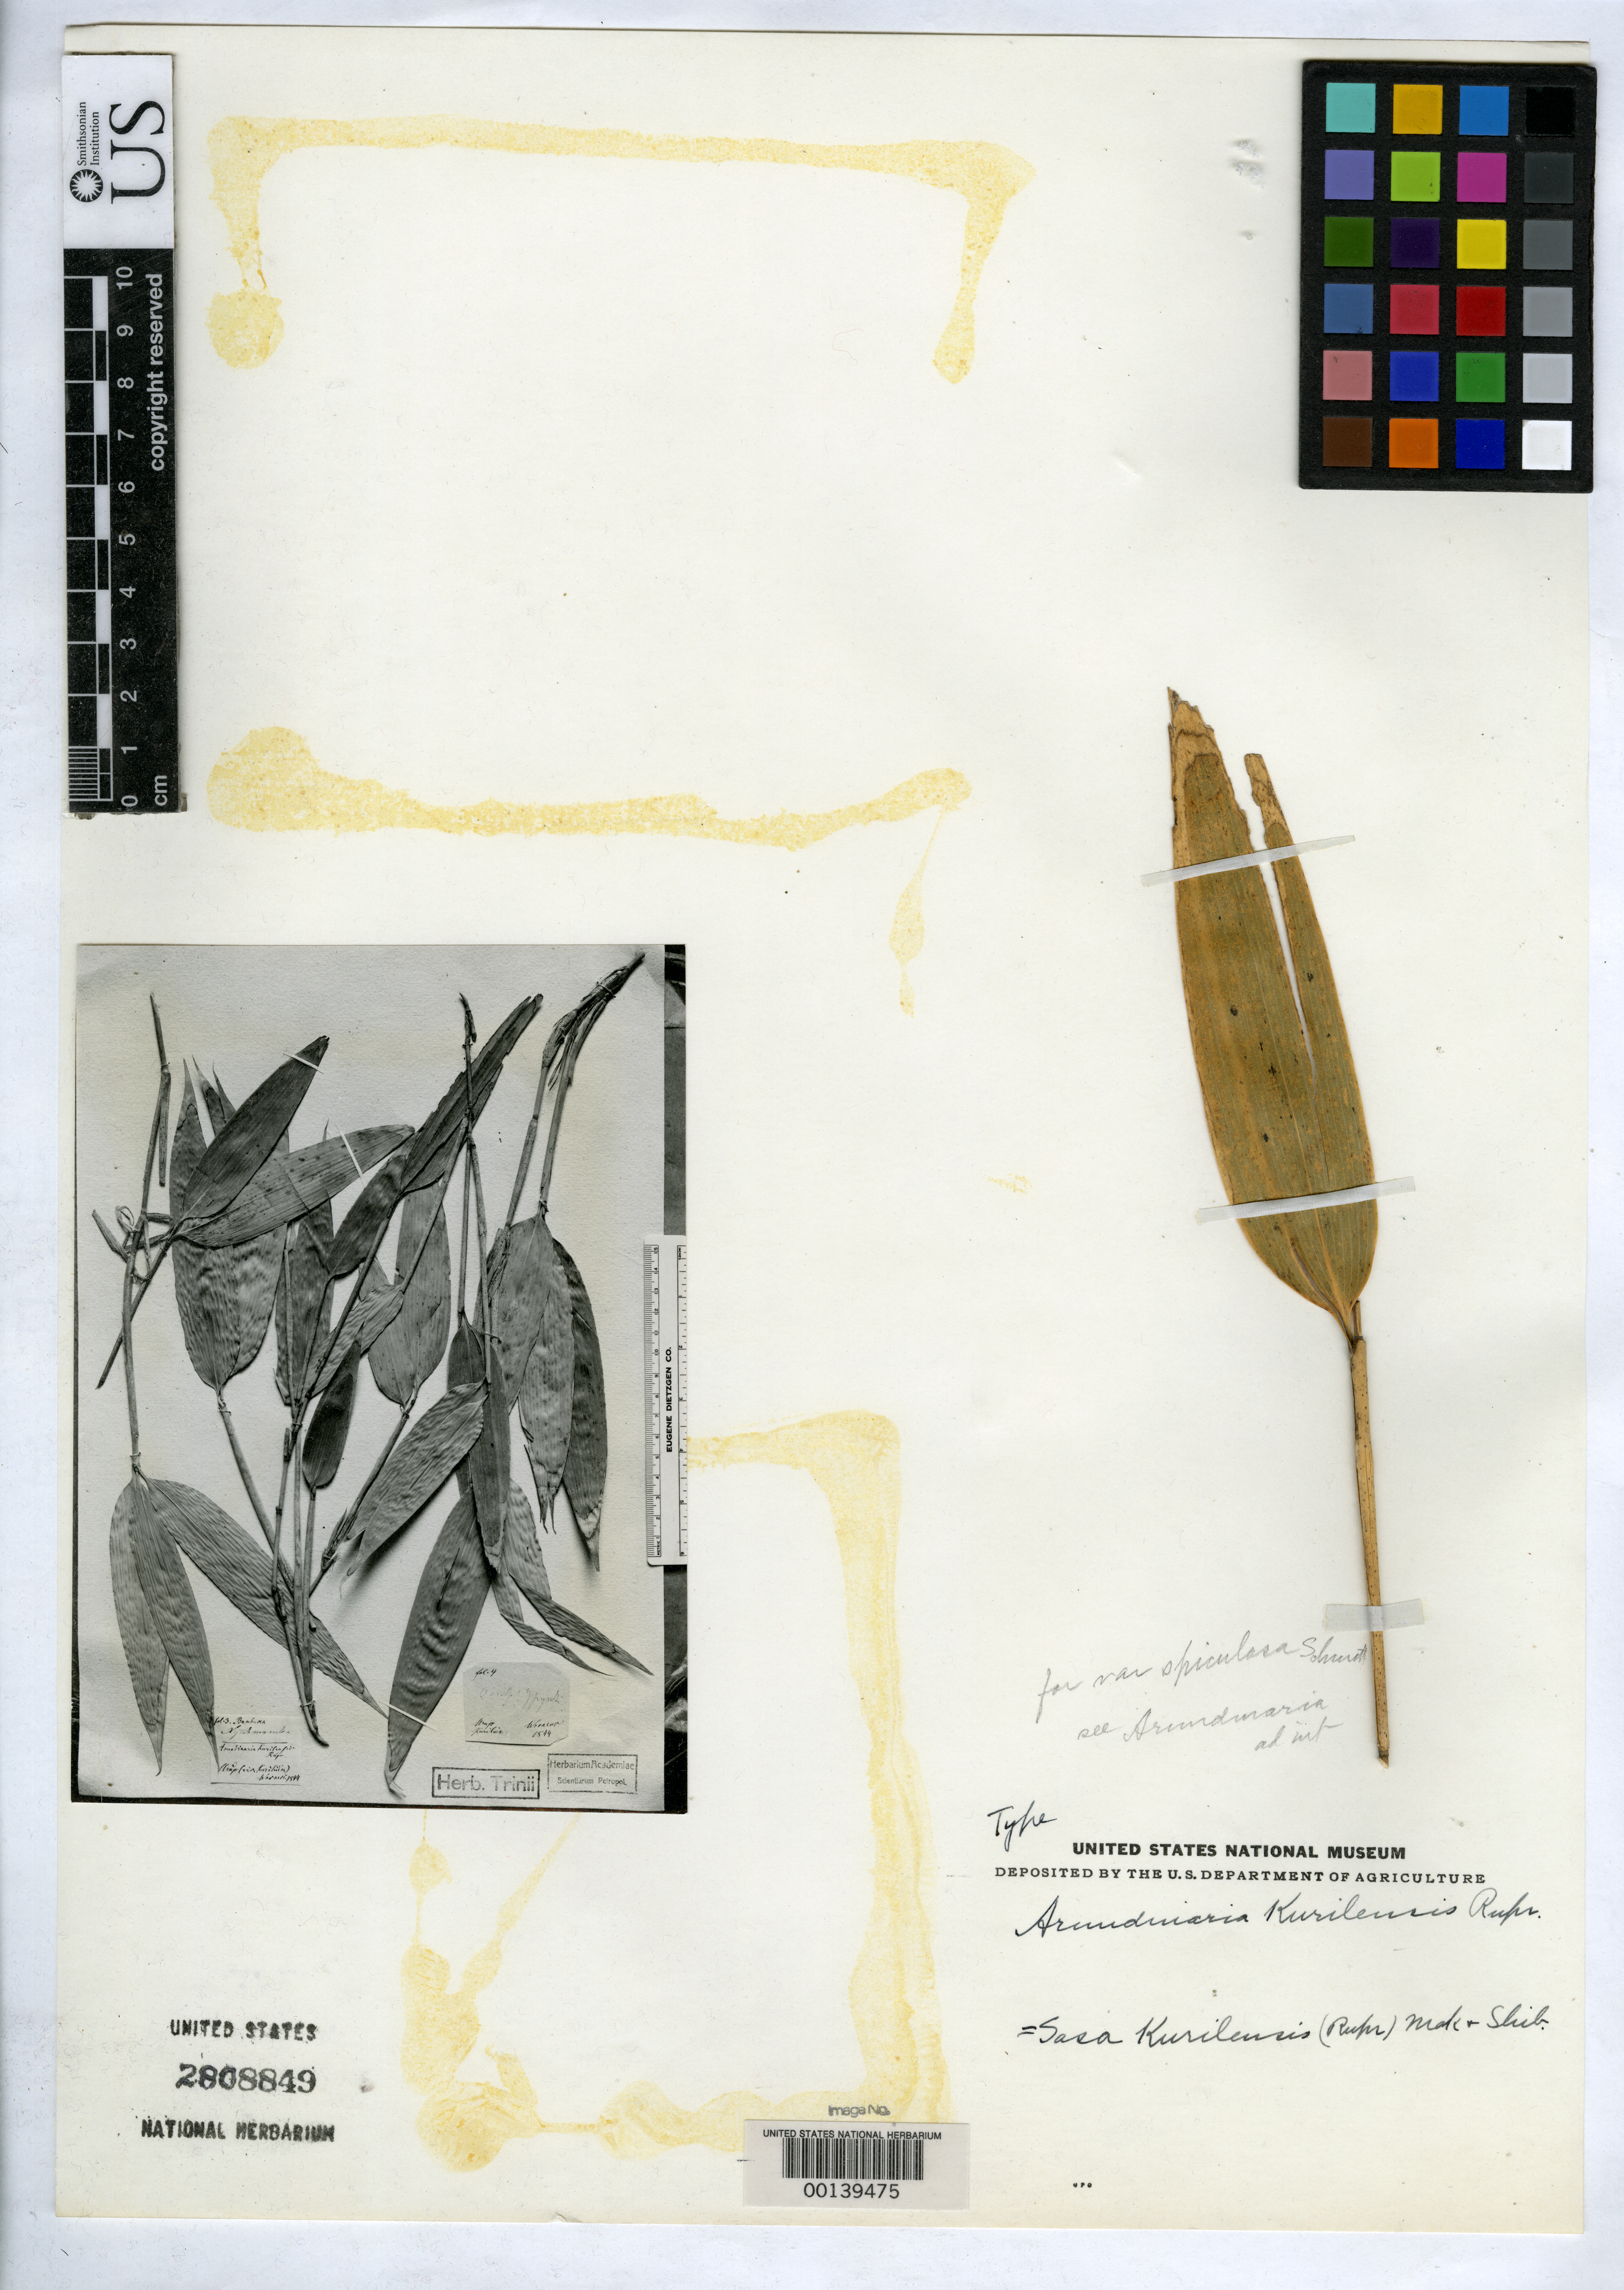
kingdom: Plantae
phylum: Tracheophyta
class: Liliopsida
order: Poales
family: Poaceae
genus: Arundinaria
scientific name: Arundinaria kurilensis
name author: Rupr.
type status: Type Material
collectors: -. Wosnessenski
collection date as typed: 1844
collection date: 1844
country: Russian Federation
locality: Urup. Kuril Islands.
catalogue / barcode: US 2808849